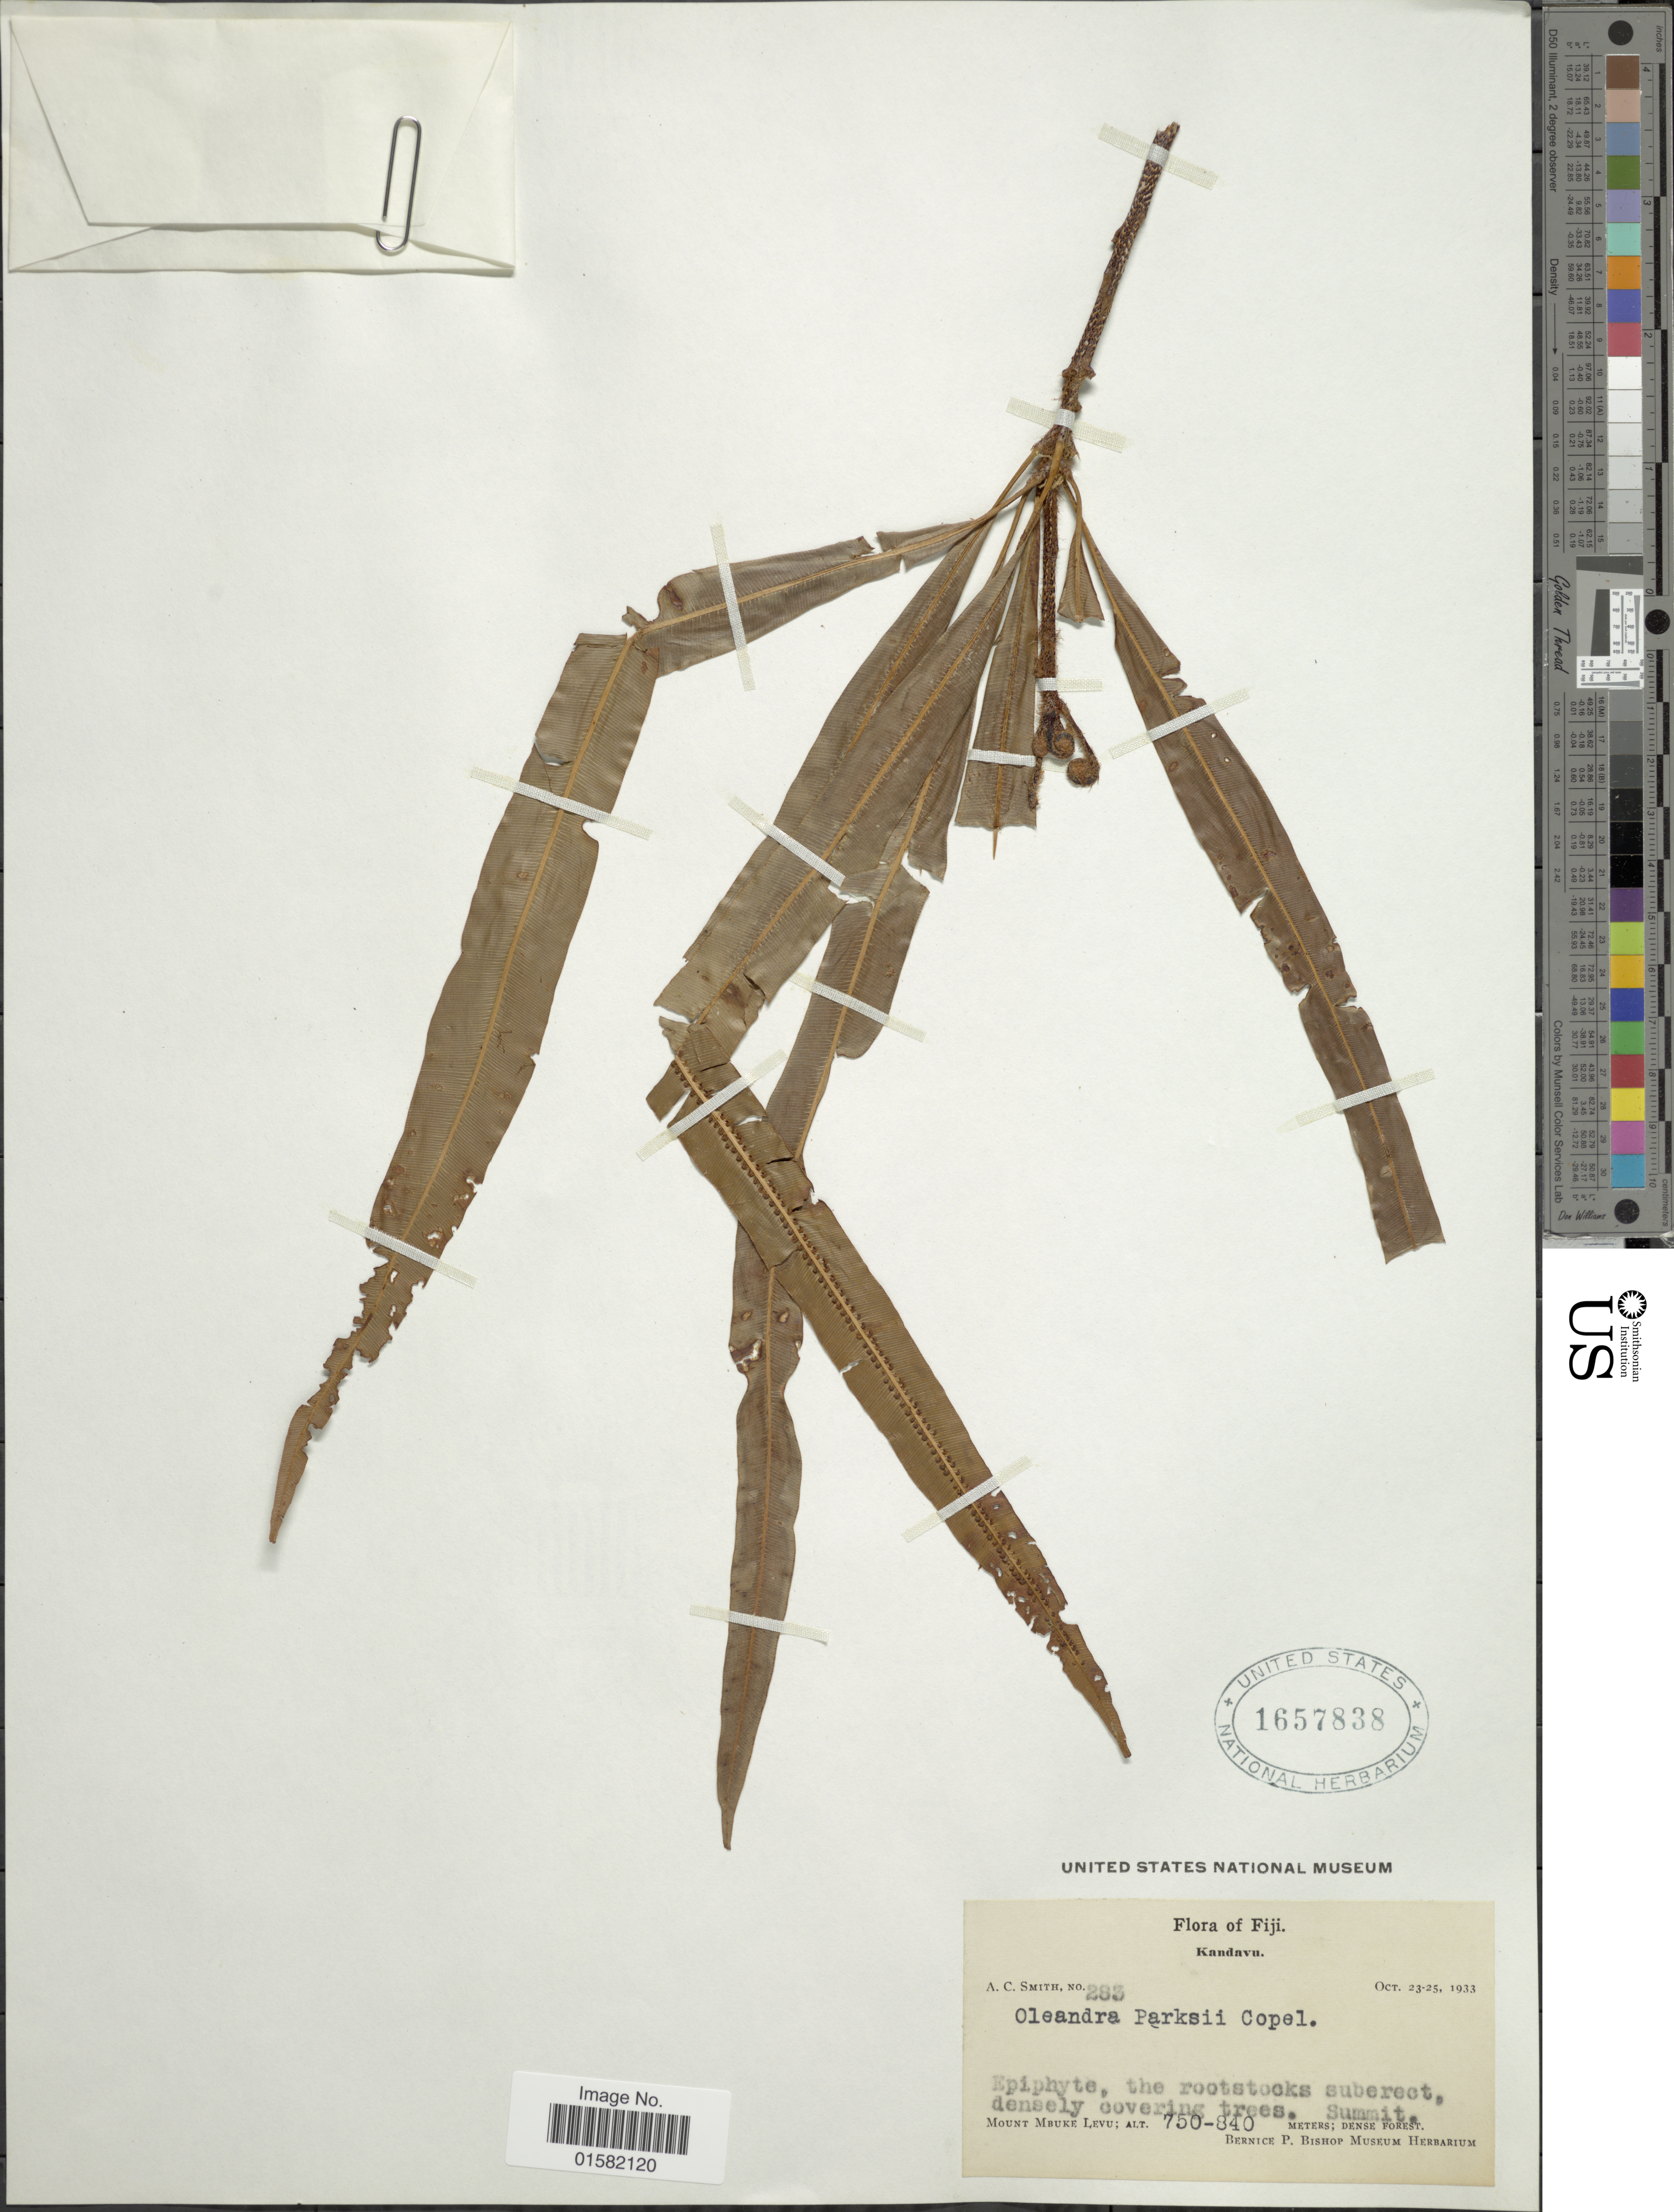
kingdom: Plantae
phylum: Tracheophyta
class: Polypodiopsida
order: Polypodiales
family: Oleandraceae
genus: Oleandra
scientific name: Oleandra parksii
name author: Copel.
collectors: A. C. Smith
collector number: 283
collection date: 1933-10-23/1933-10-25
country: Fiji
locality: Fiji, Kandavu, Mount Mbuke Levu.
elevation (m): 750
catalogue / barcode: US 1657838